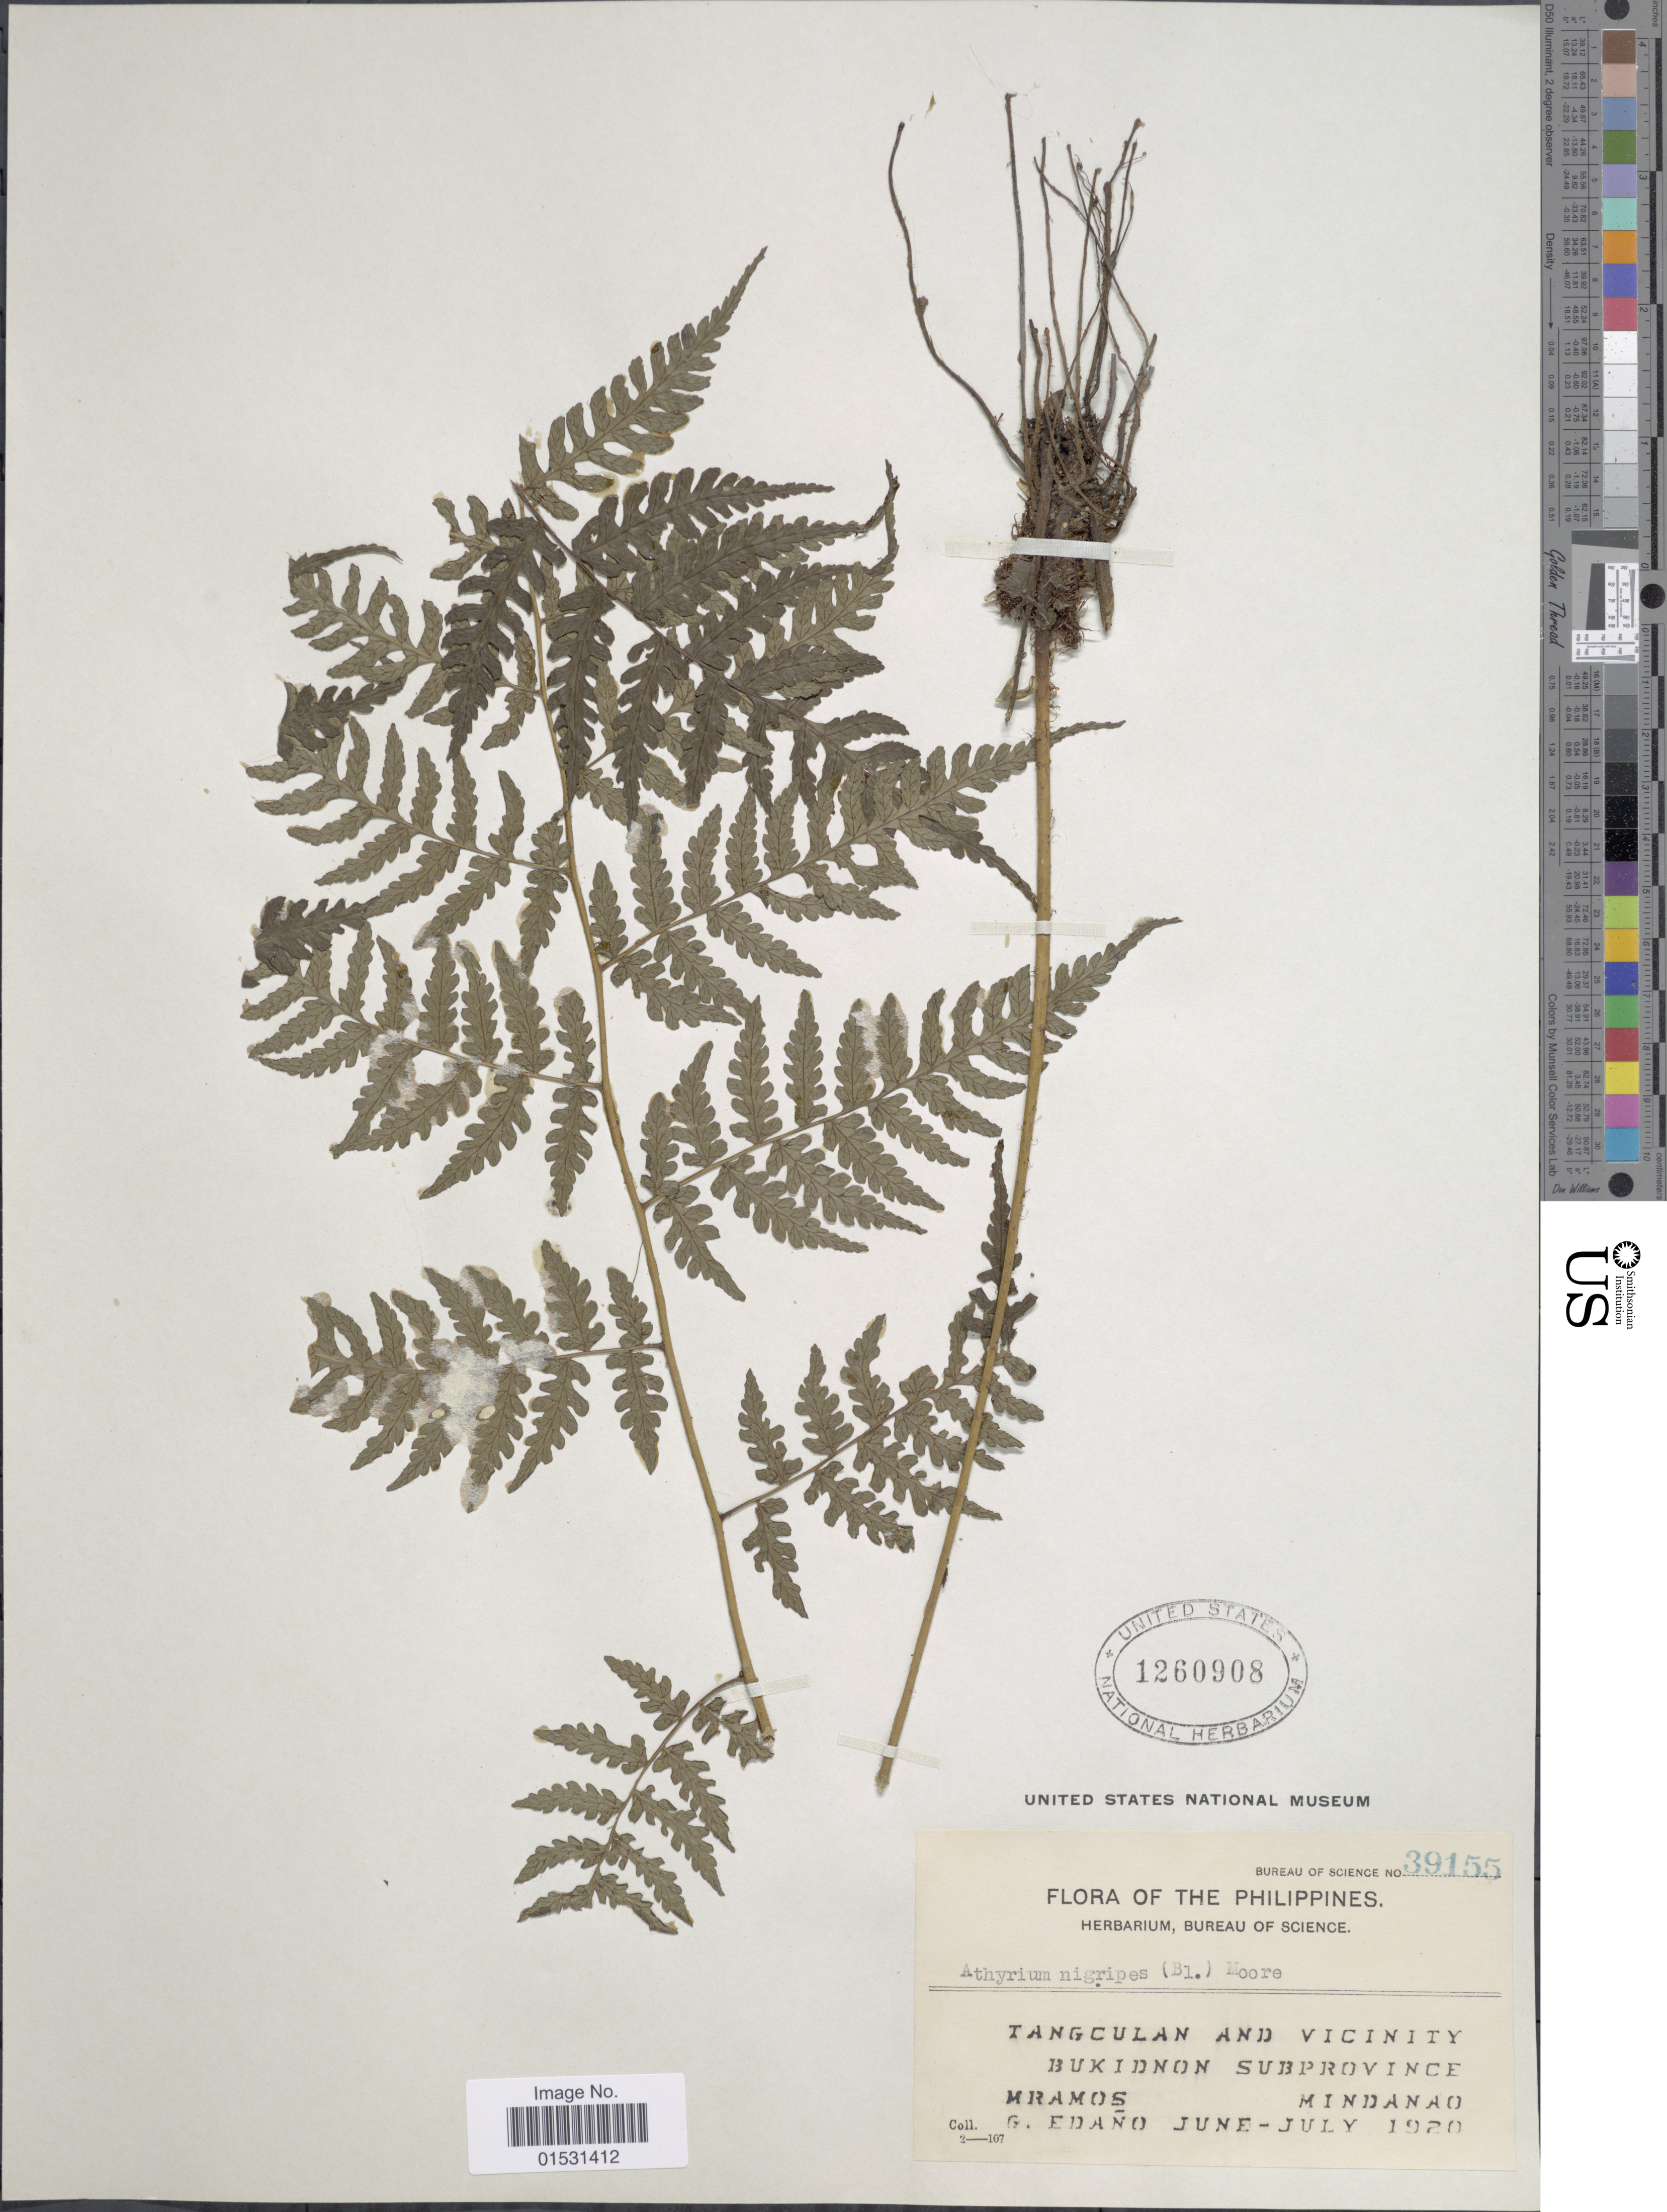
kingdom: Plantae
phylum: Tracheophyta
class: Polypodiopsida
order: Polypodiales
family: Athyriaceae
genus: Athyrium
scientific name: Athyrium nigripes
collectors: M. Ramos & G. Edaño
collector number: Bureau of Science 39155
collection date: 1920-06/1920-07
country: Philippines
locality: Bukidnon Subrpovince. Mindanao.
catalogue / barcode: US 1260908